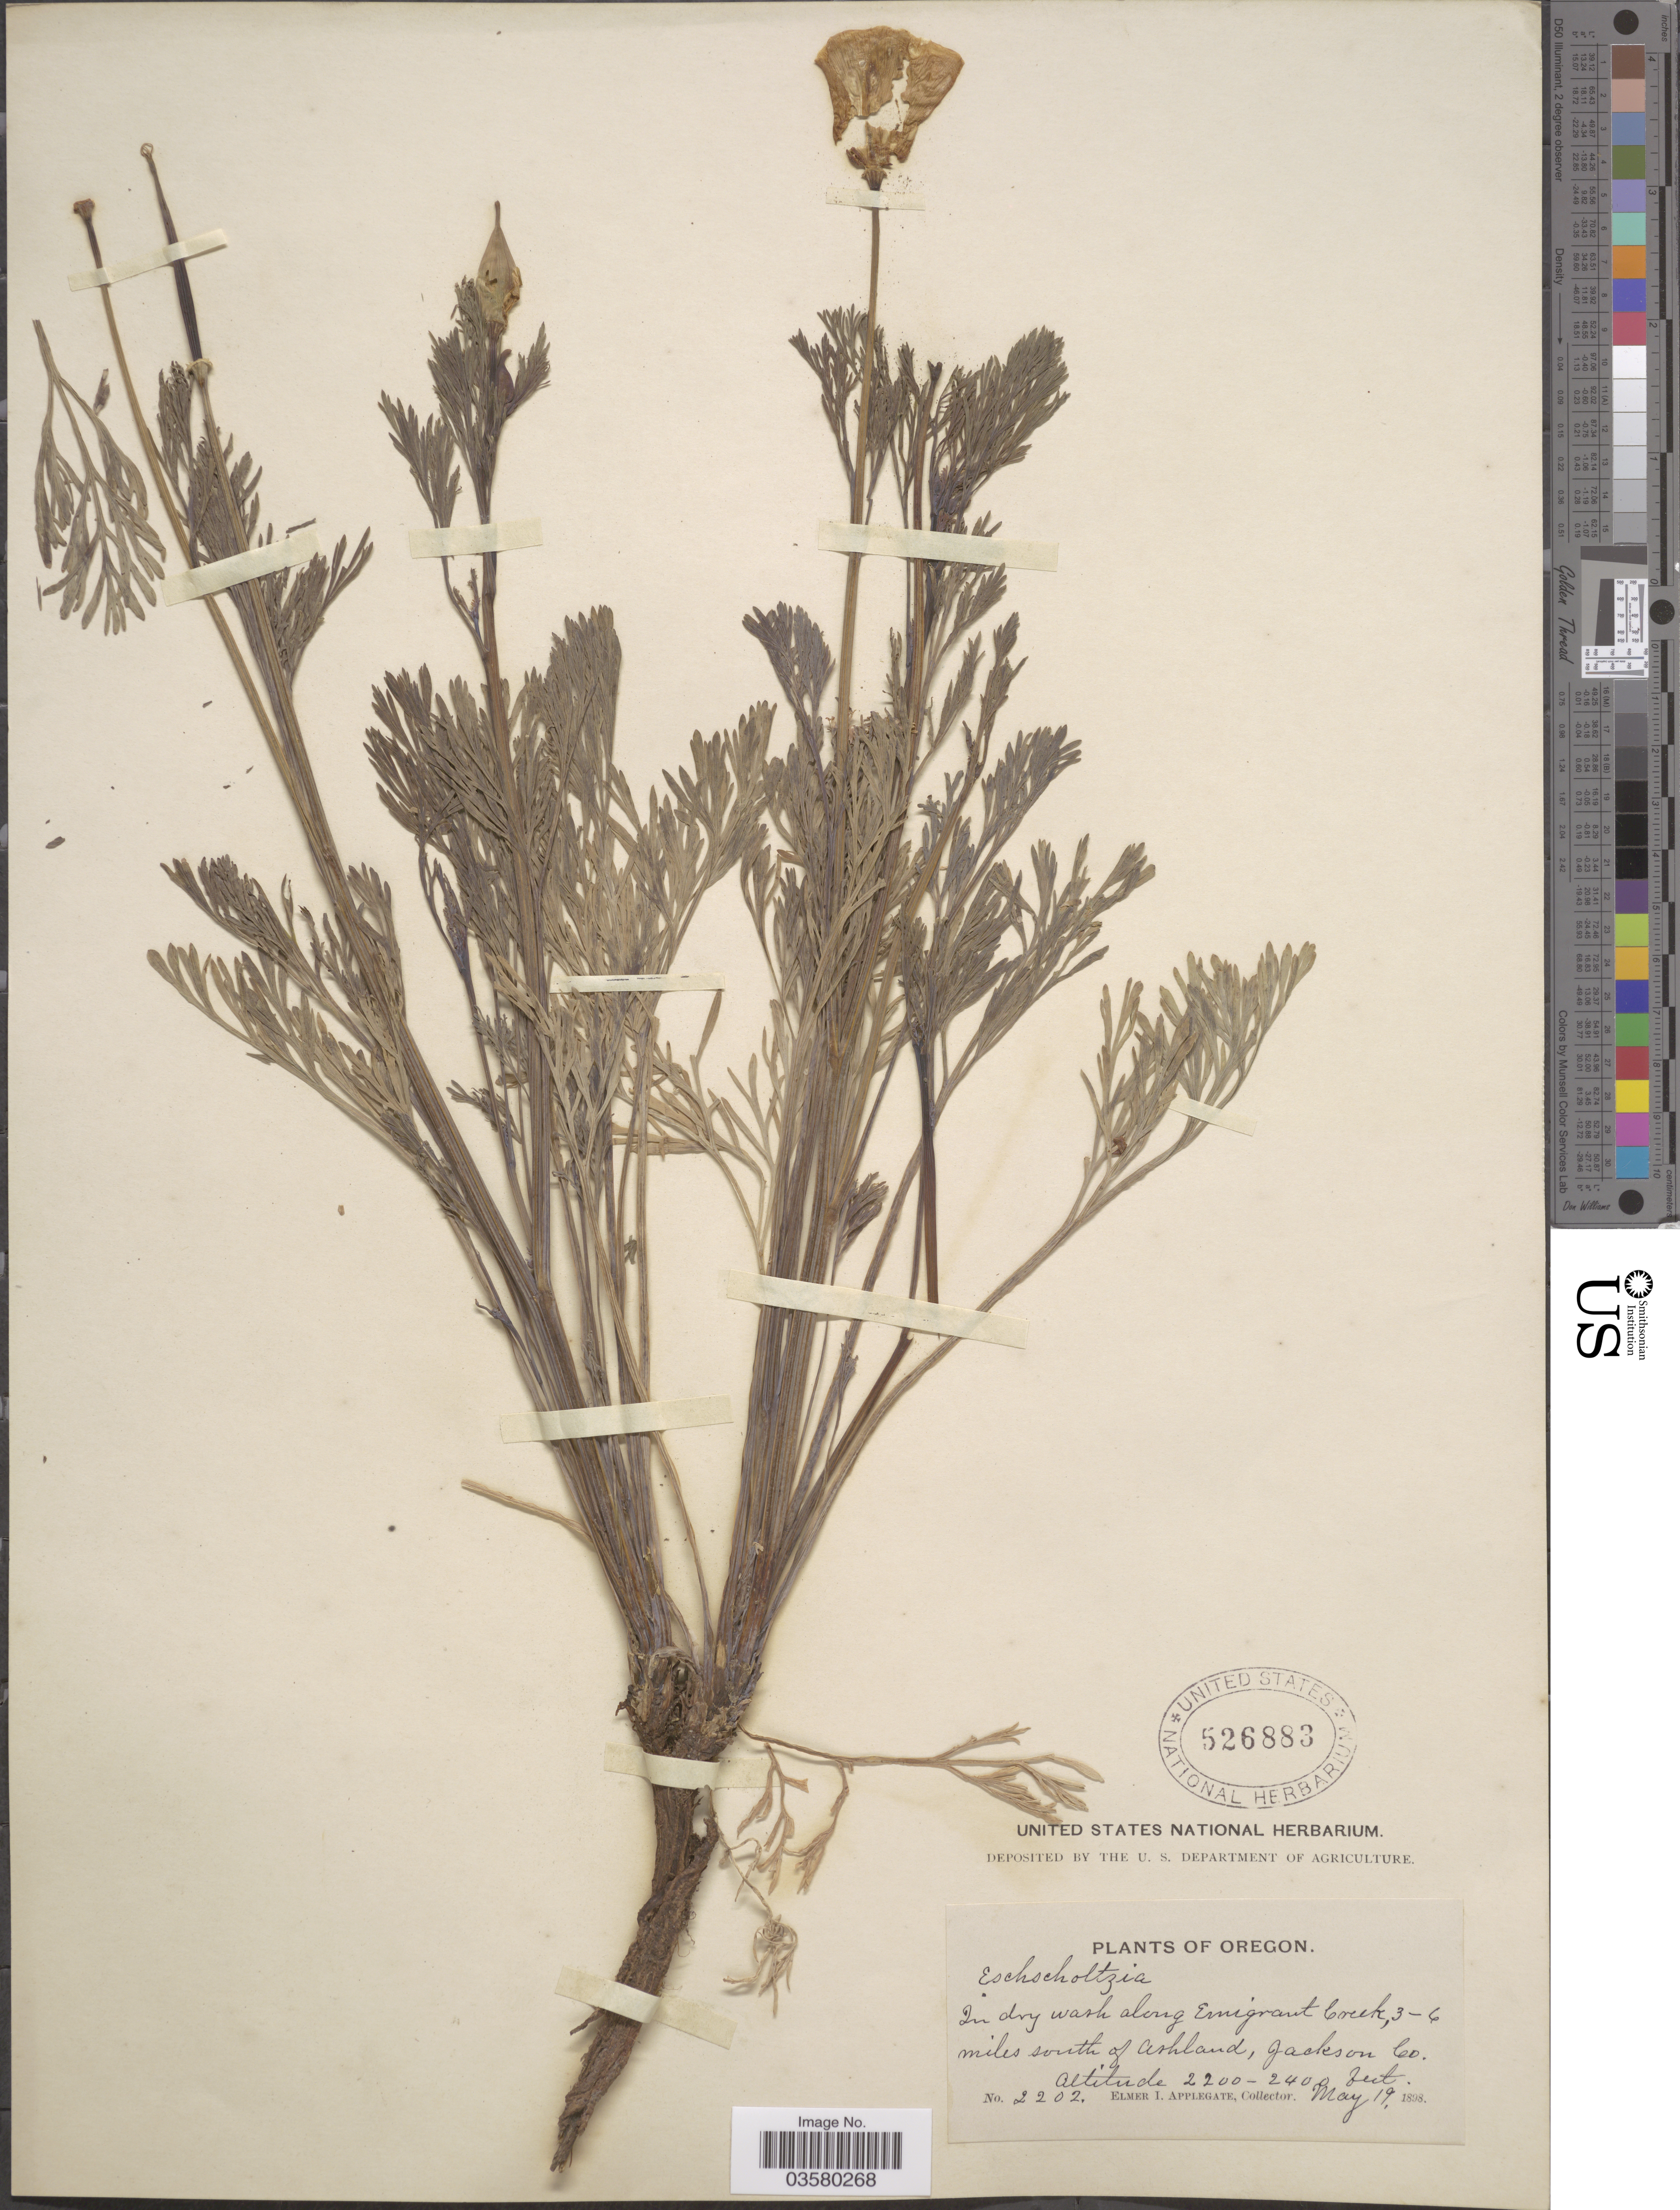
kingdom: Plantae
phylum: Tracheophyta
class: Magnoliopsida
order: Gentianales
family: Rubiaceae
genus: Coprosma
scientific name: Coprosma sp.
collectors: K. R. Wood, P. Wood & S. P. Perlman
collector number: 3539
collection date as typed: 19 Sep 1994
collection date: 1994-09-19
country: United States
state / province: Hawaii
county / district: Kauai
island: Kaua'i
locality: Lihue Dist; Ridge running S of Kawaikini above Iliiliula and Iole drainage.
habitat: Montane wet forest with bogs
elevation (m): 914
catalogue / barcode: US 1966328